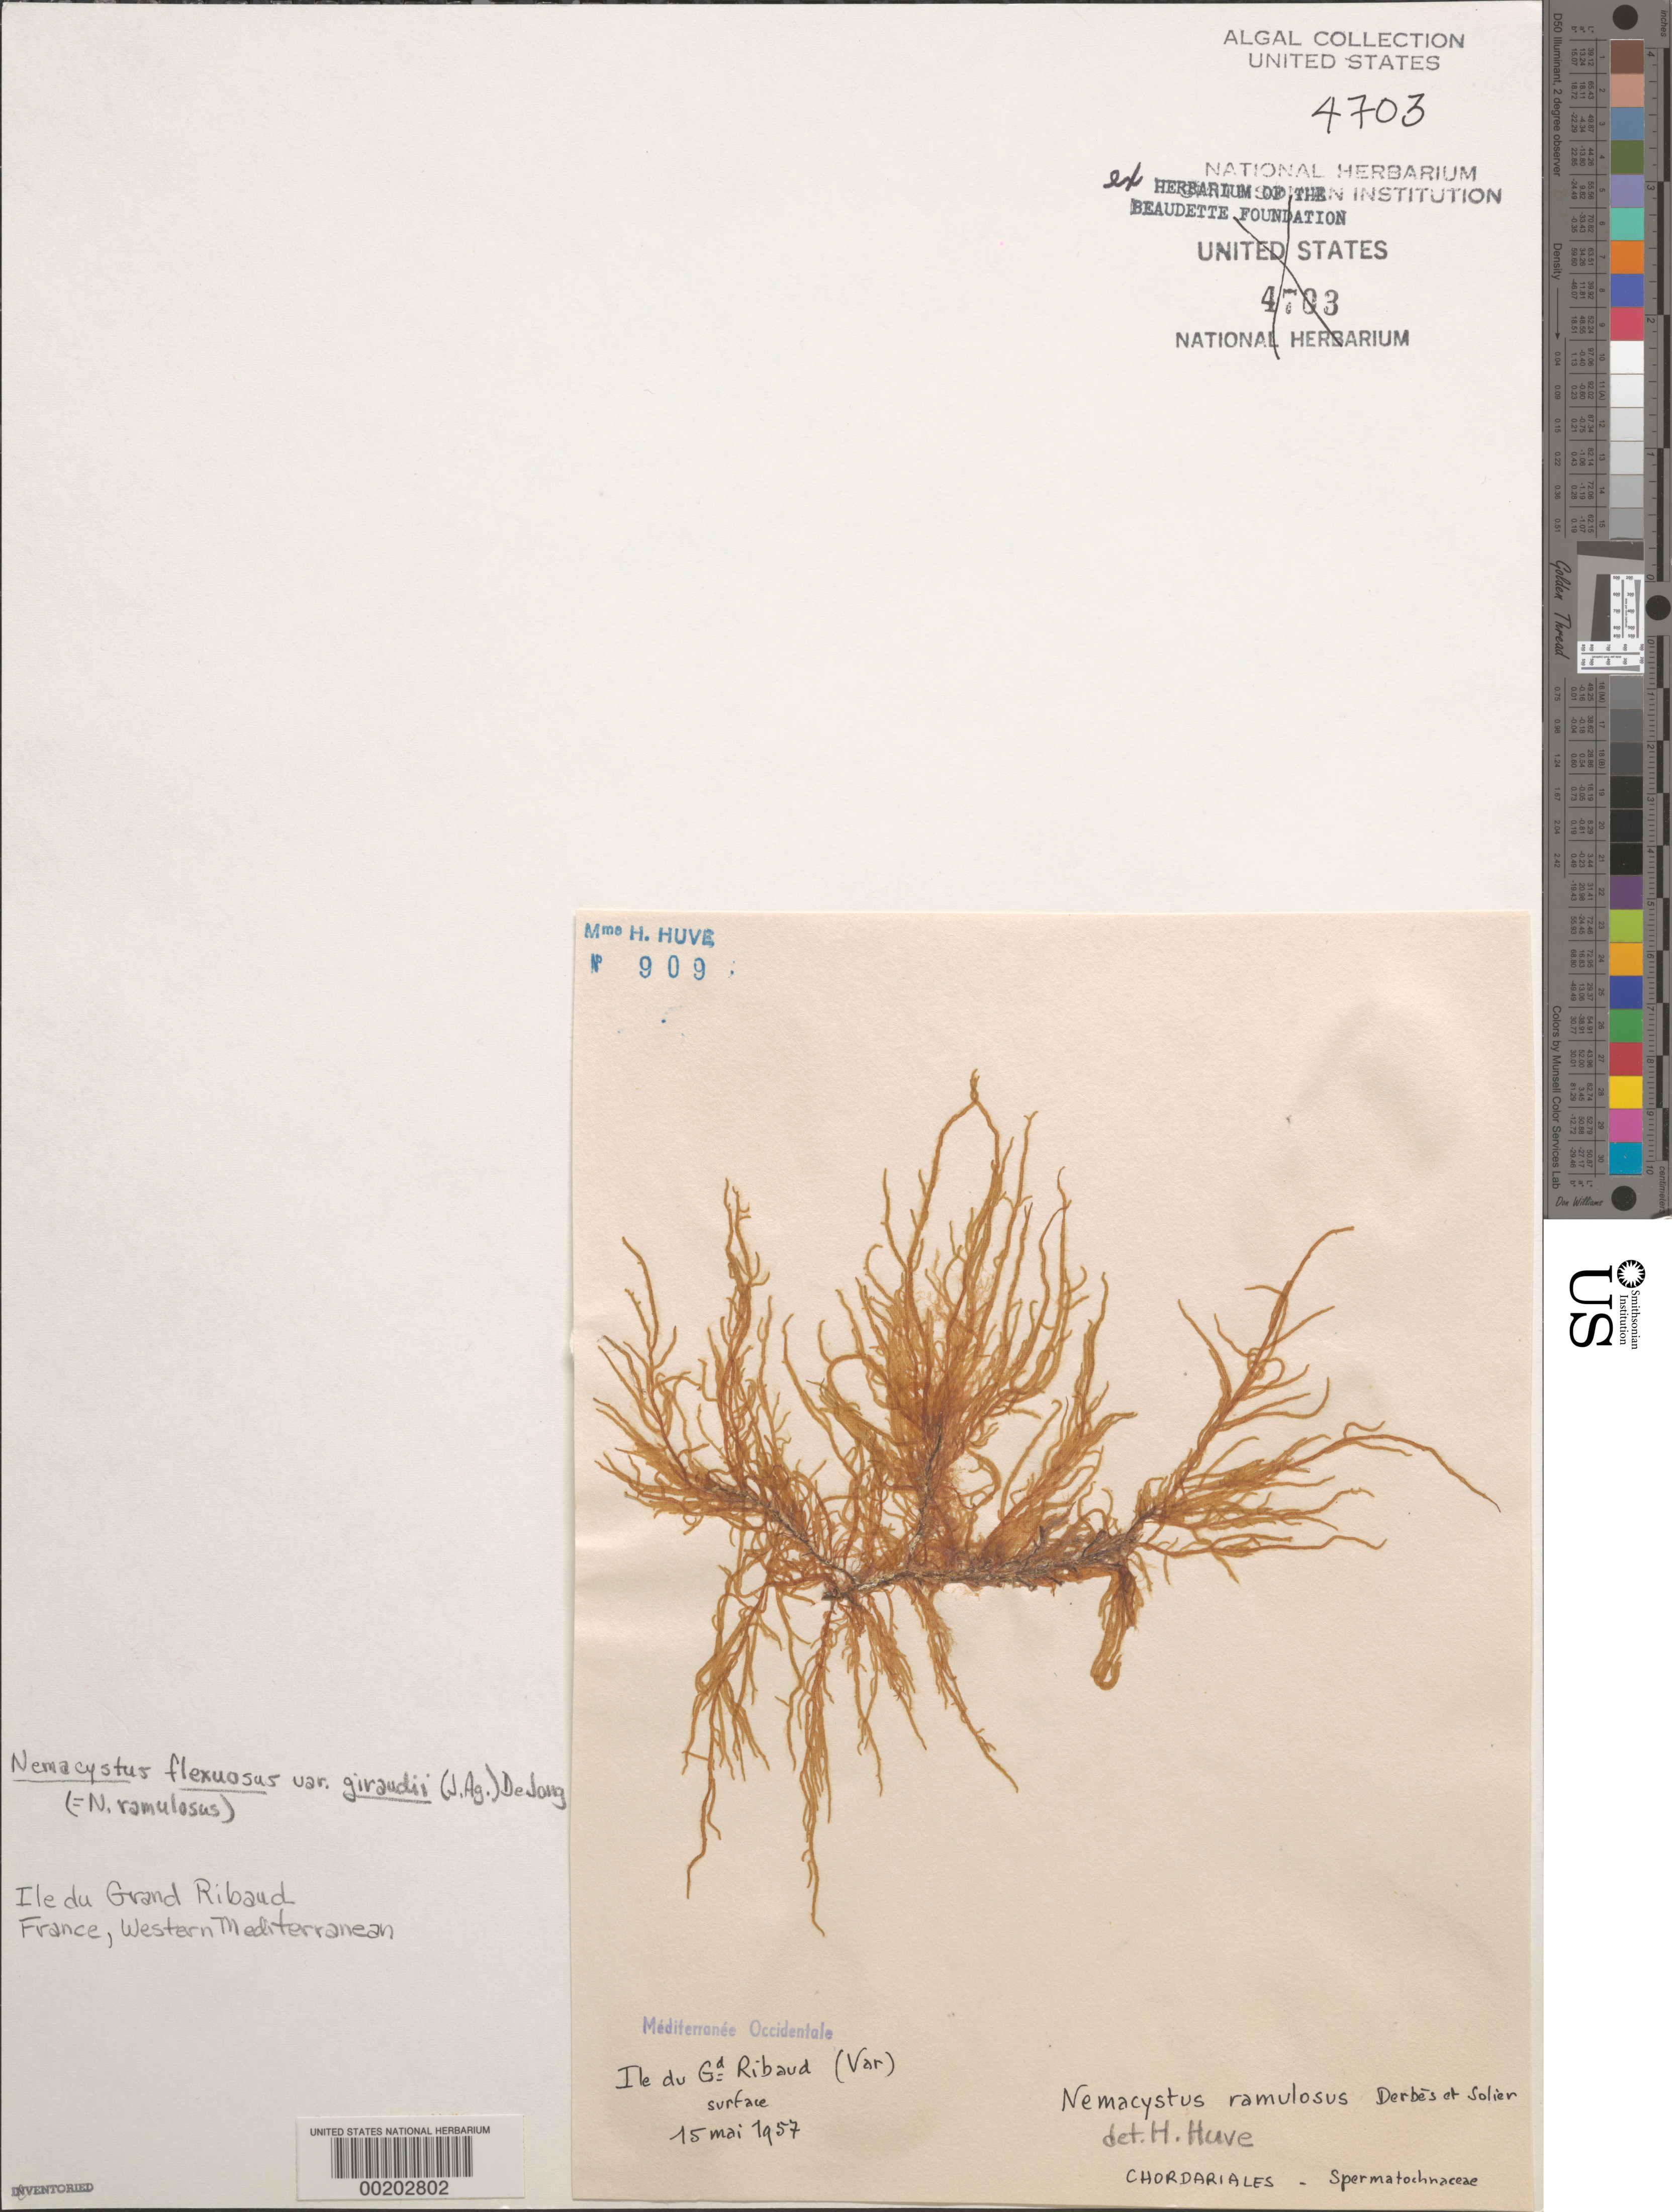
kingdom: Chromista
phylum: Ochrophyta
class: Phaeophyceae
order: Ectocarpales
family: Chordariaceae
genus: Nemacystus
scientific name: Nemacystus flexuosus var. giraudii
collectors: H. Huvé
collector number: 909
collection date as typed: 15 May 1957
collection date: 1957-05-15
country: France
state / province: Provence-Alpes-Côte d'Azur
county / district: Var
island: Ile du Grand Ribaud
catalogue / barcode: US 4703